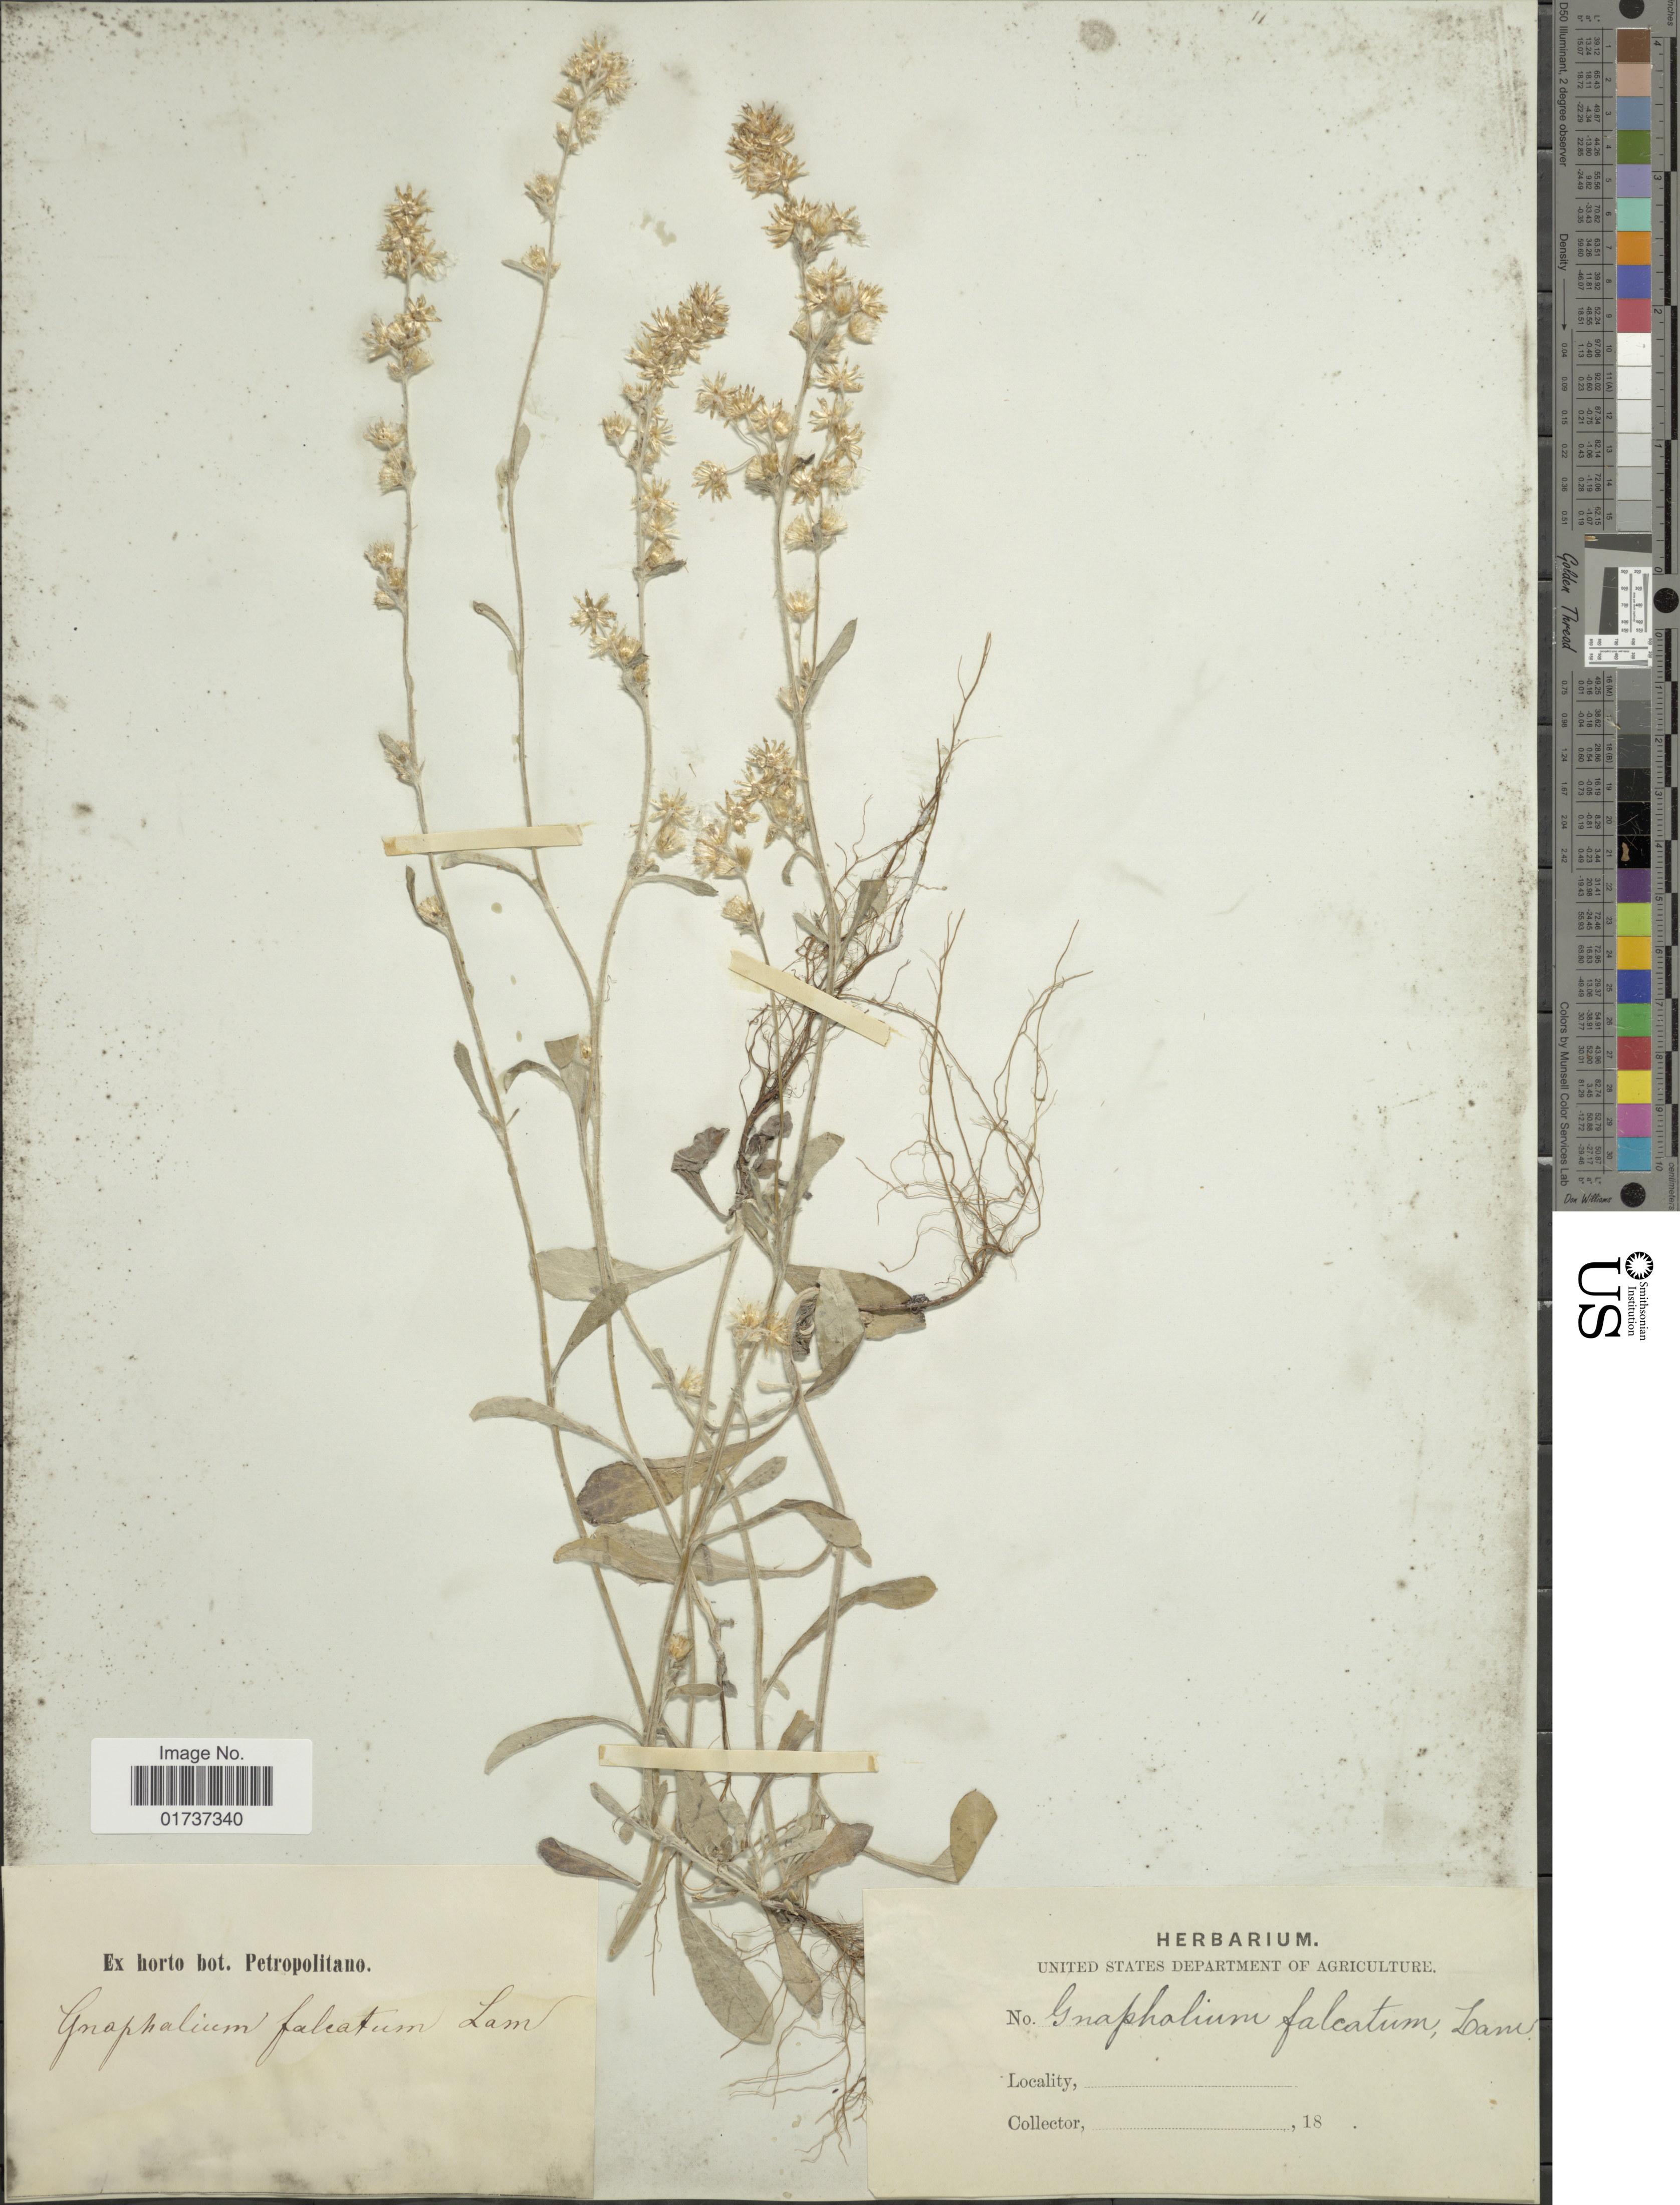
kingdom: Plantae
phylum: Tracheophyta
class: Magnoliopsida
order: Asterales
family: Asteraceae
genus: Gnaphalium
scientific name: Gnaphalium falcatum Lam.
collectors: ex Horto Bot. Petropolitano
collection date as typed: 18